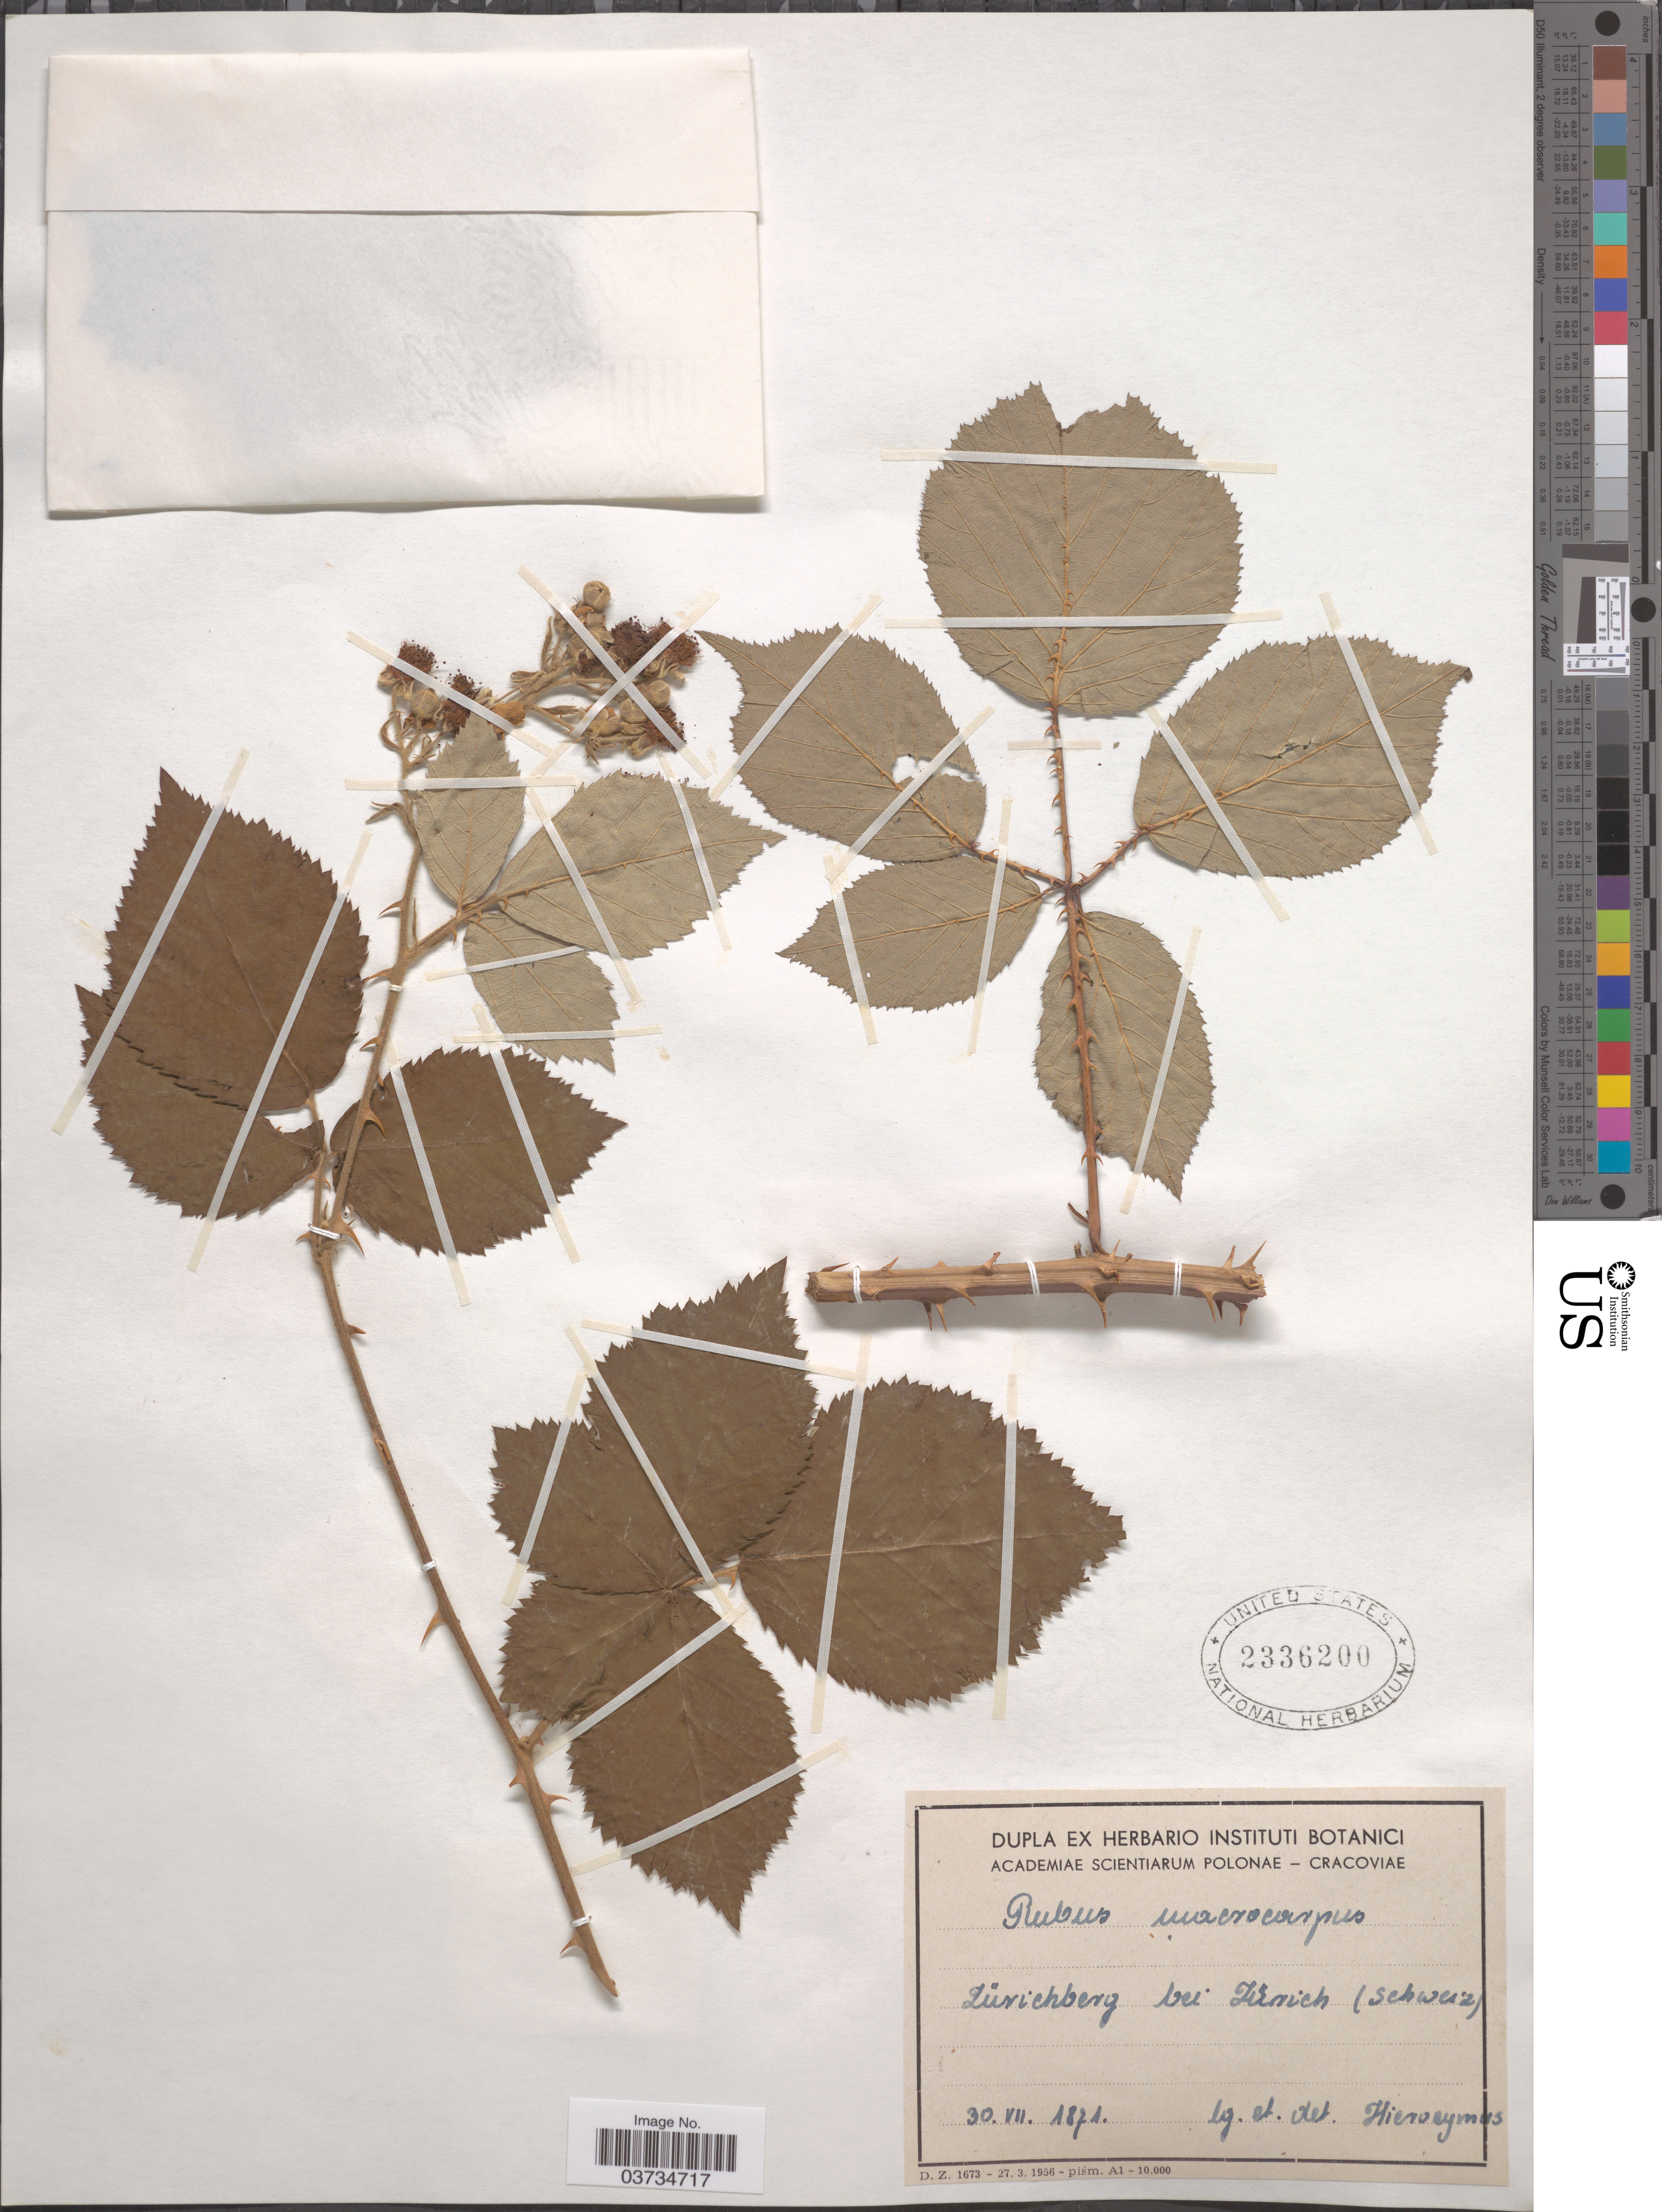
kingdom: Plantae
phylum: Tracheophyta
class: Magnoliopsida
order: Rosales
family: Rosaceae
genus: Rubus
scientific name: Rubus macrocarpus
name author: King ex C.B. Clarke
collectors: -. Hieronymus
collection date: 1871-07-30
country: Switzerland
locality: Zürichberg bei Zürich (Schweiz).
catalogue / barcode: US 2336200